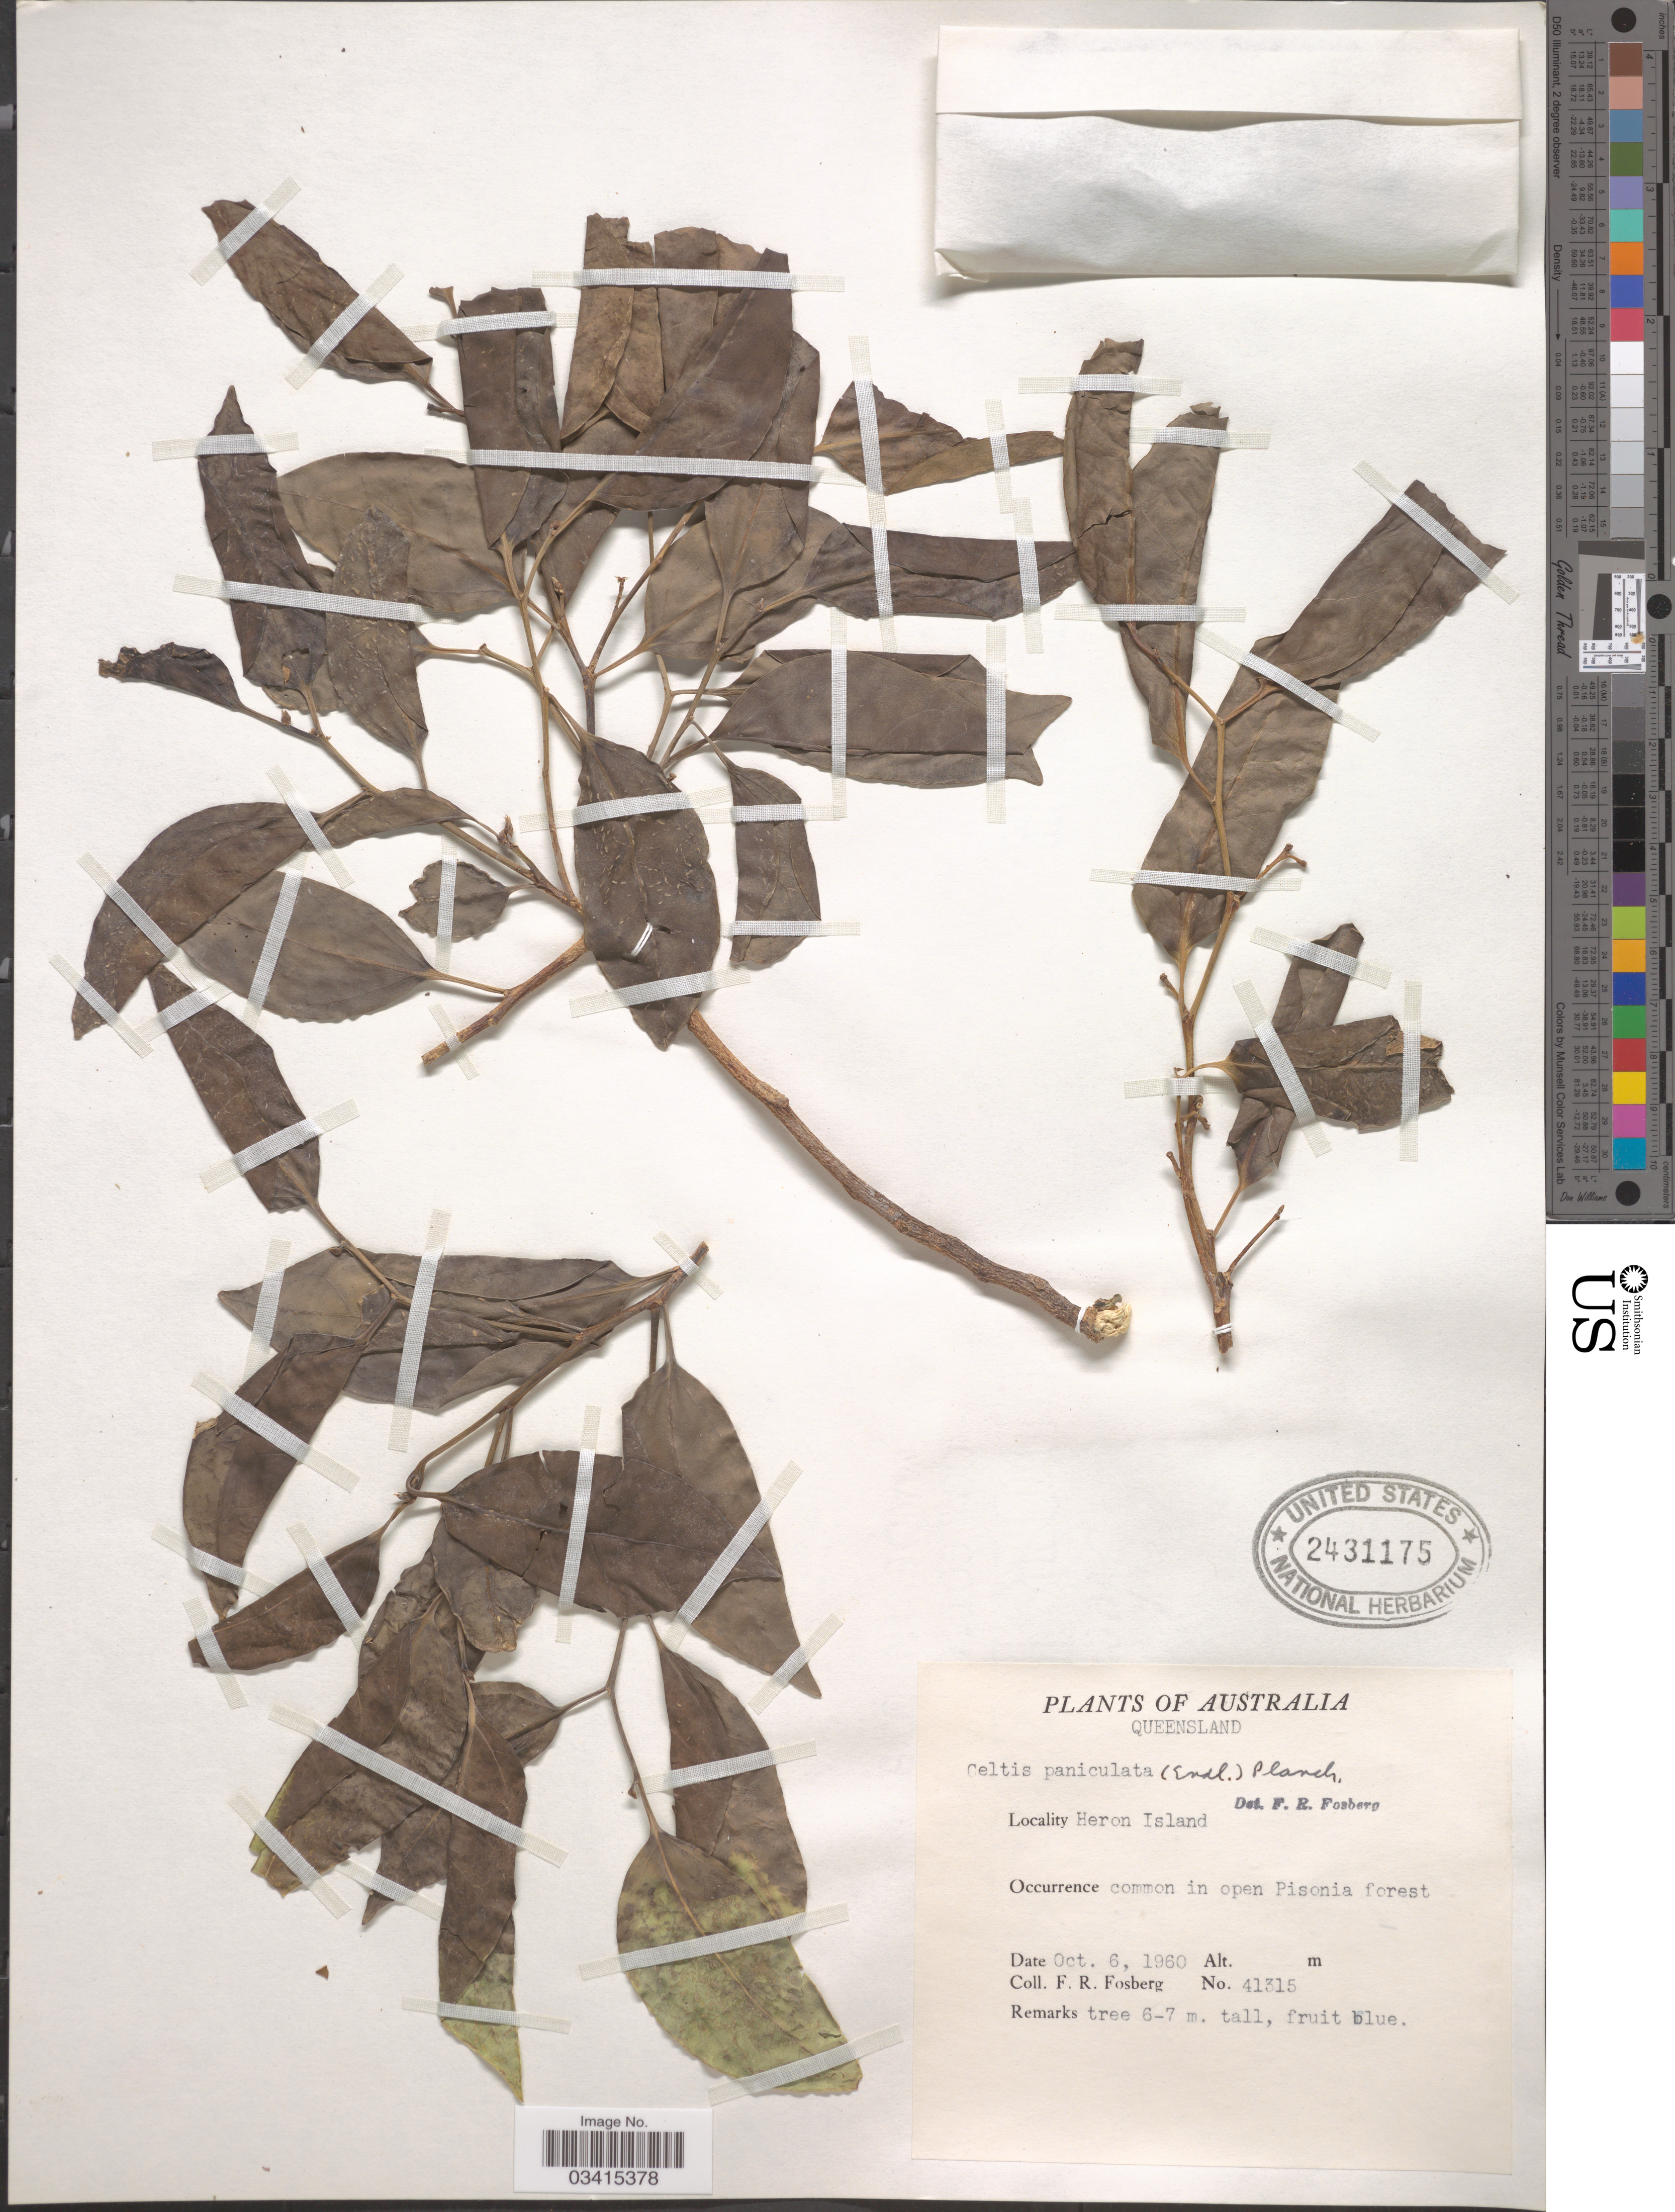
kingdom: Plantae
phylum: Tracheophyta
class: Magnoliopsida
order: Rosales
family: Cannabaceae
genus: Celtis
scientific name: Celtis paniculata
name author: (Endl.) Planch.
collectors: F. R. Fosberg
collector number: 41315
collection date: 1960-10-06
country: Australia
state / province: Queensland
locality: Heron Island.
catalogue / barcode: US 2431175